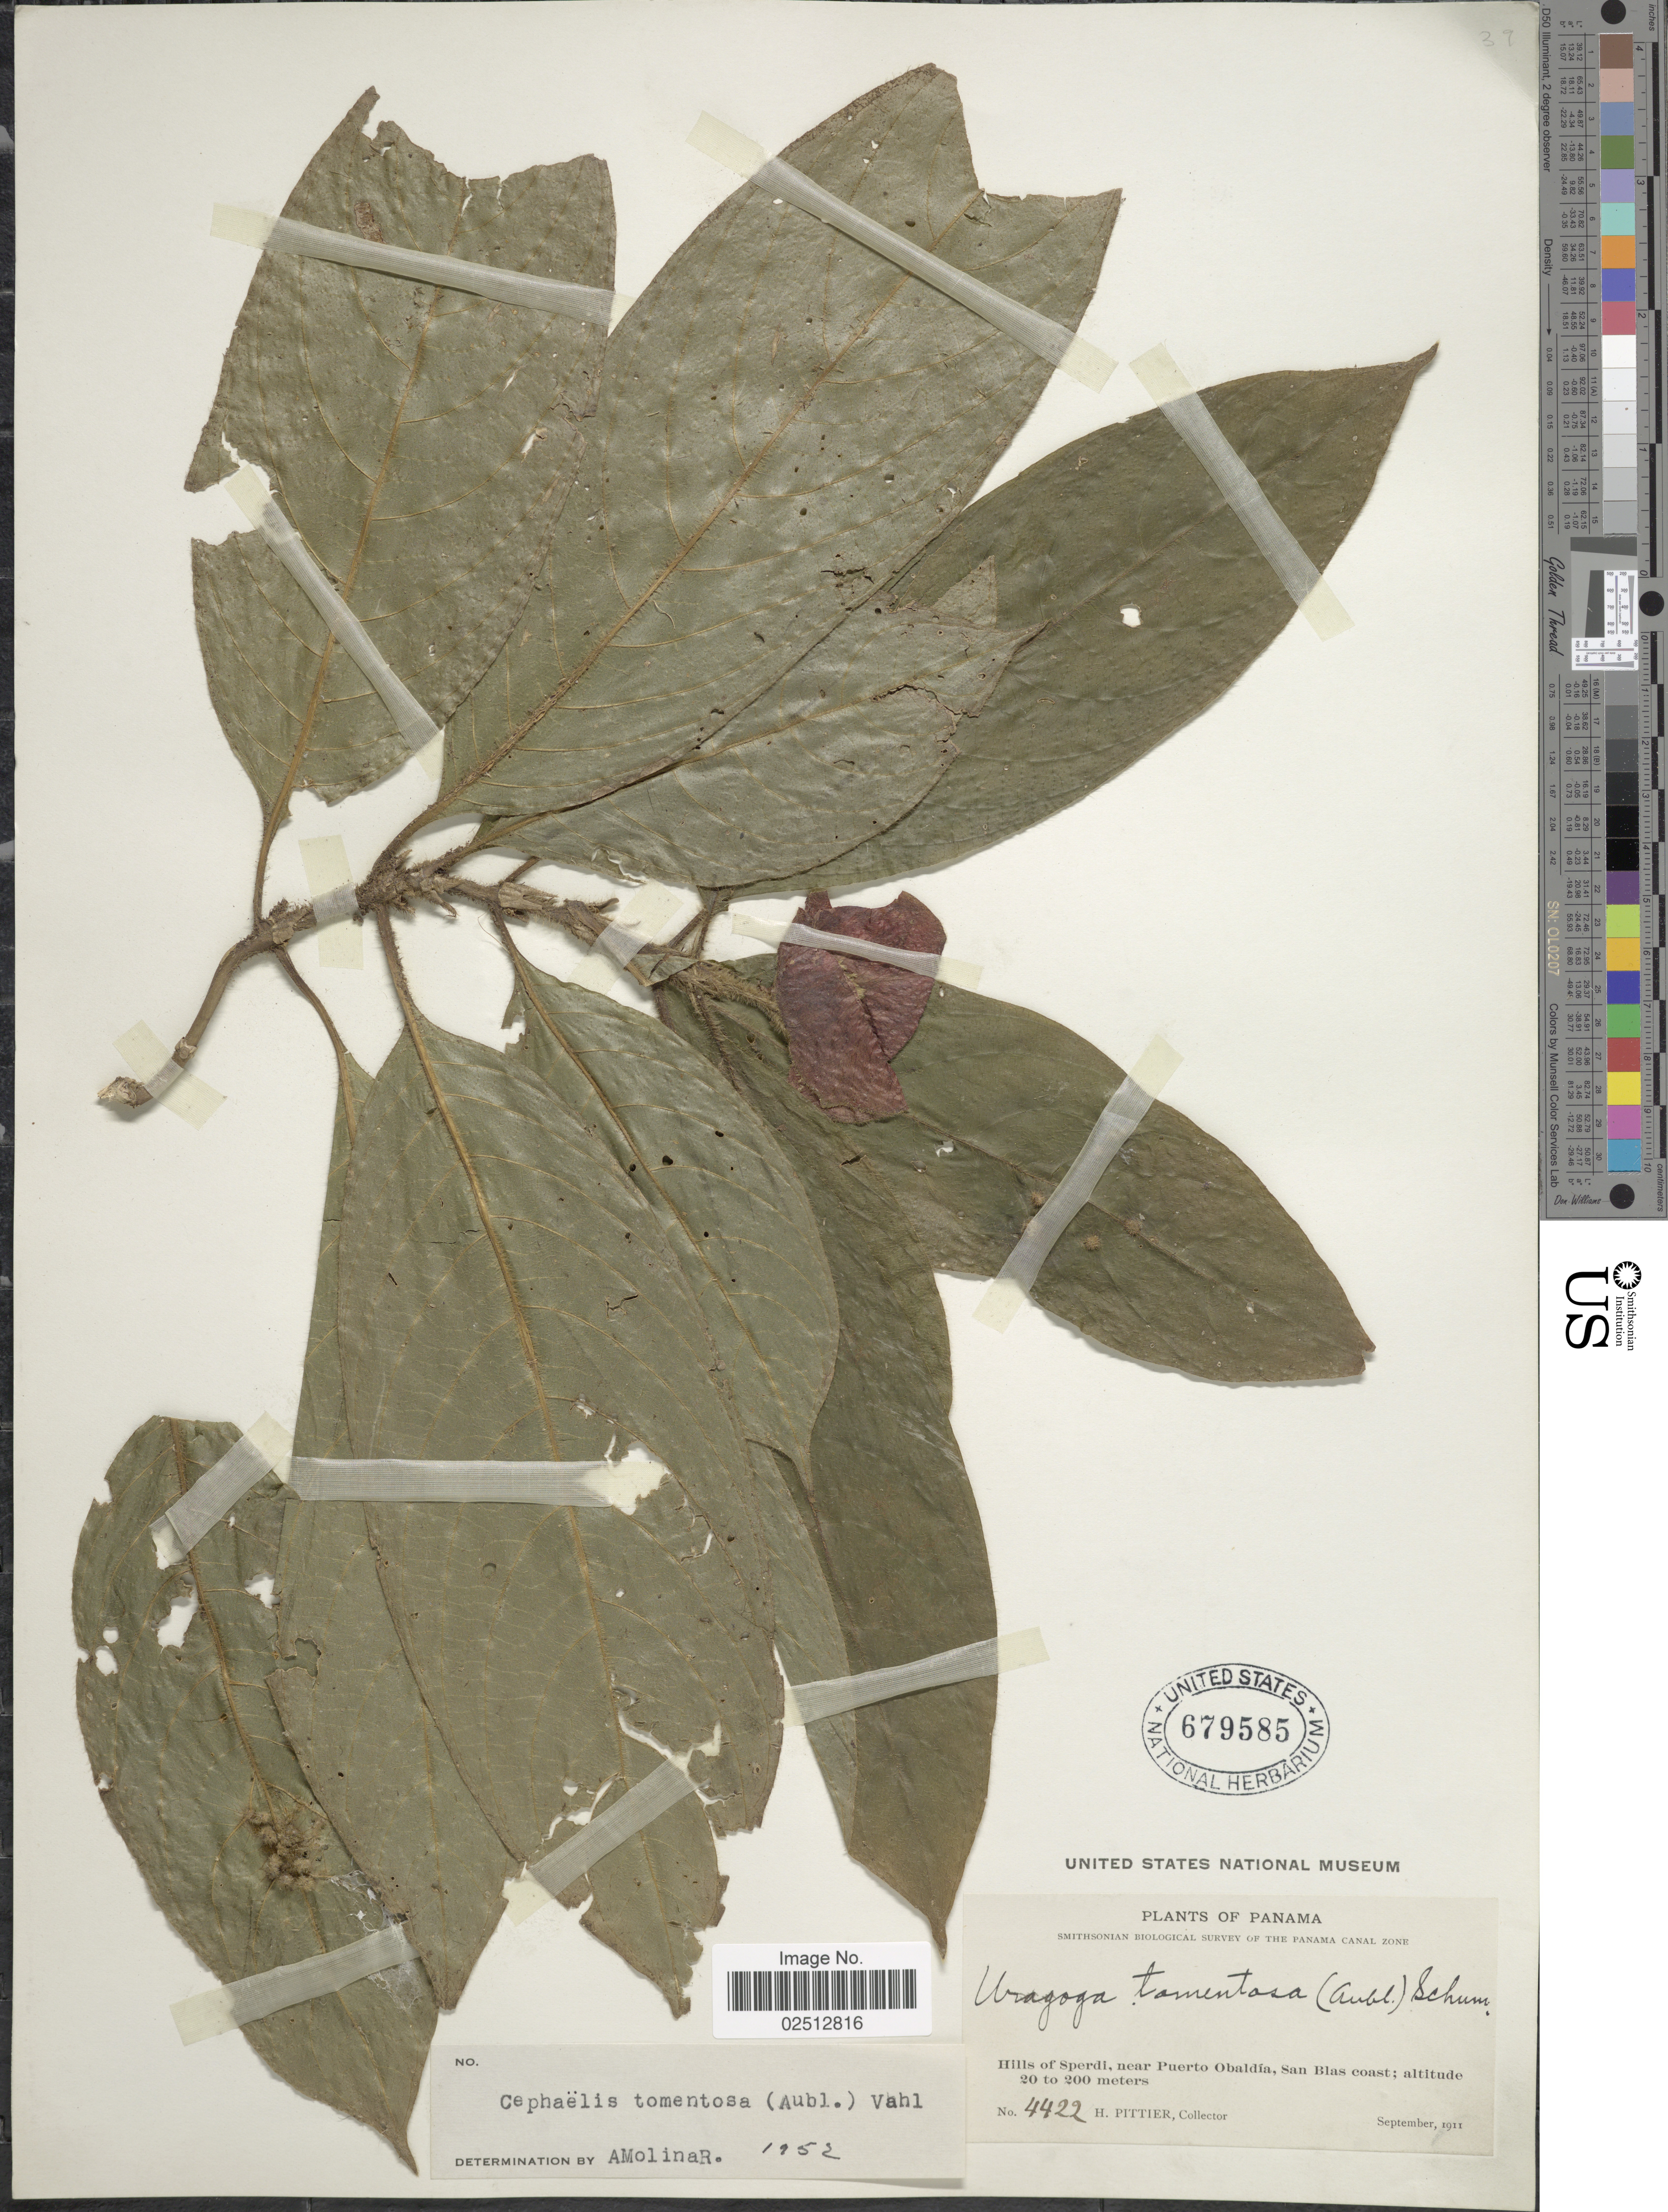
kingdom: Plantae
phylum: Tracheophyta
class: Magnoliopsida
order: Gentianales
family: Rubiaceae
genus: Psychotria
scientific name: Psychotria poeppigiana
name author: Müll. Arg.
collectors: H. F. Pittier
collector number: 4422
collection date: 1911-09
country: Panama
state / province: Kuna Yala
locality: Hills of Sperdi, near Puerto Obaldia, San Blas coast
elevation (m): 20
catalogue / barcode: US 679585